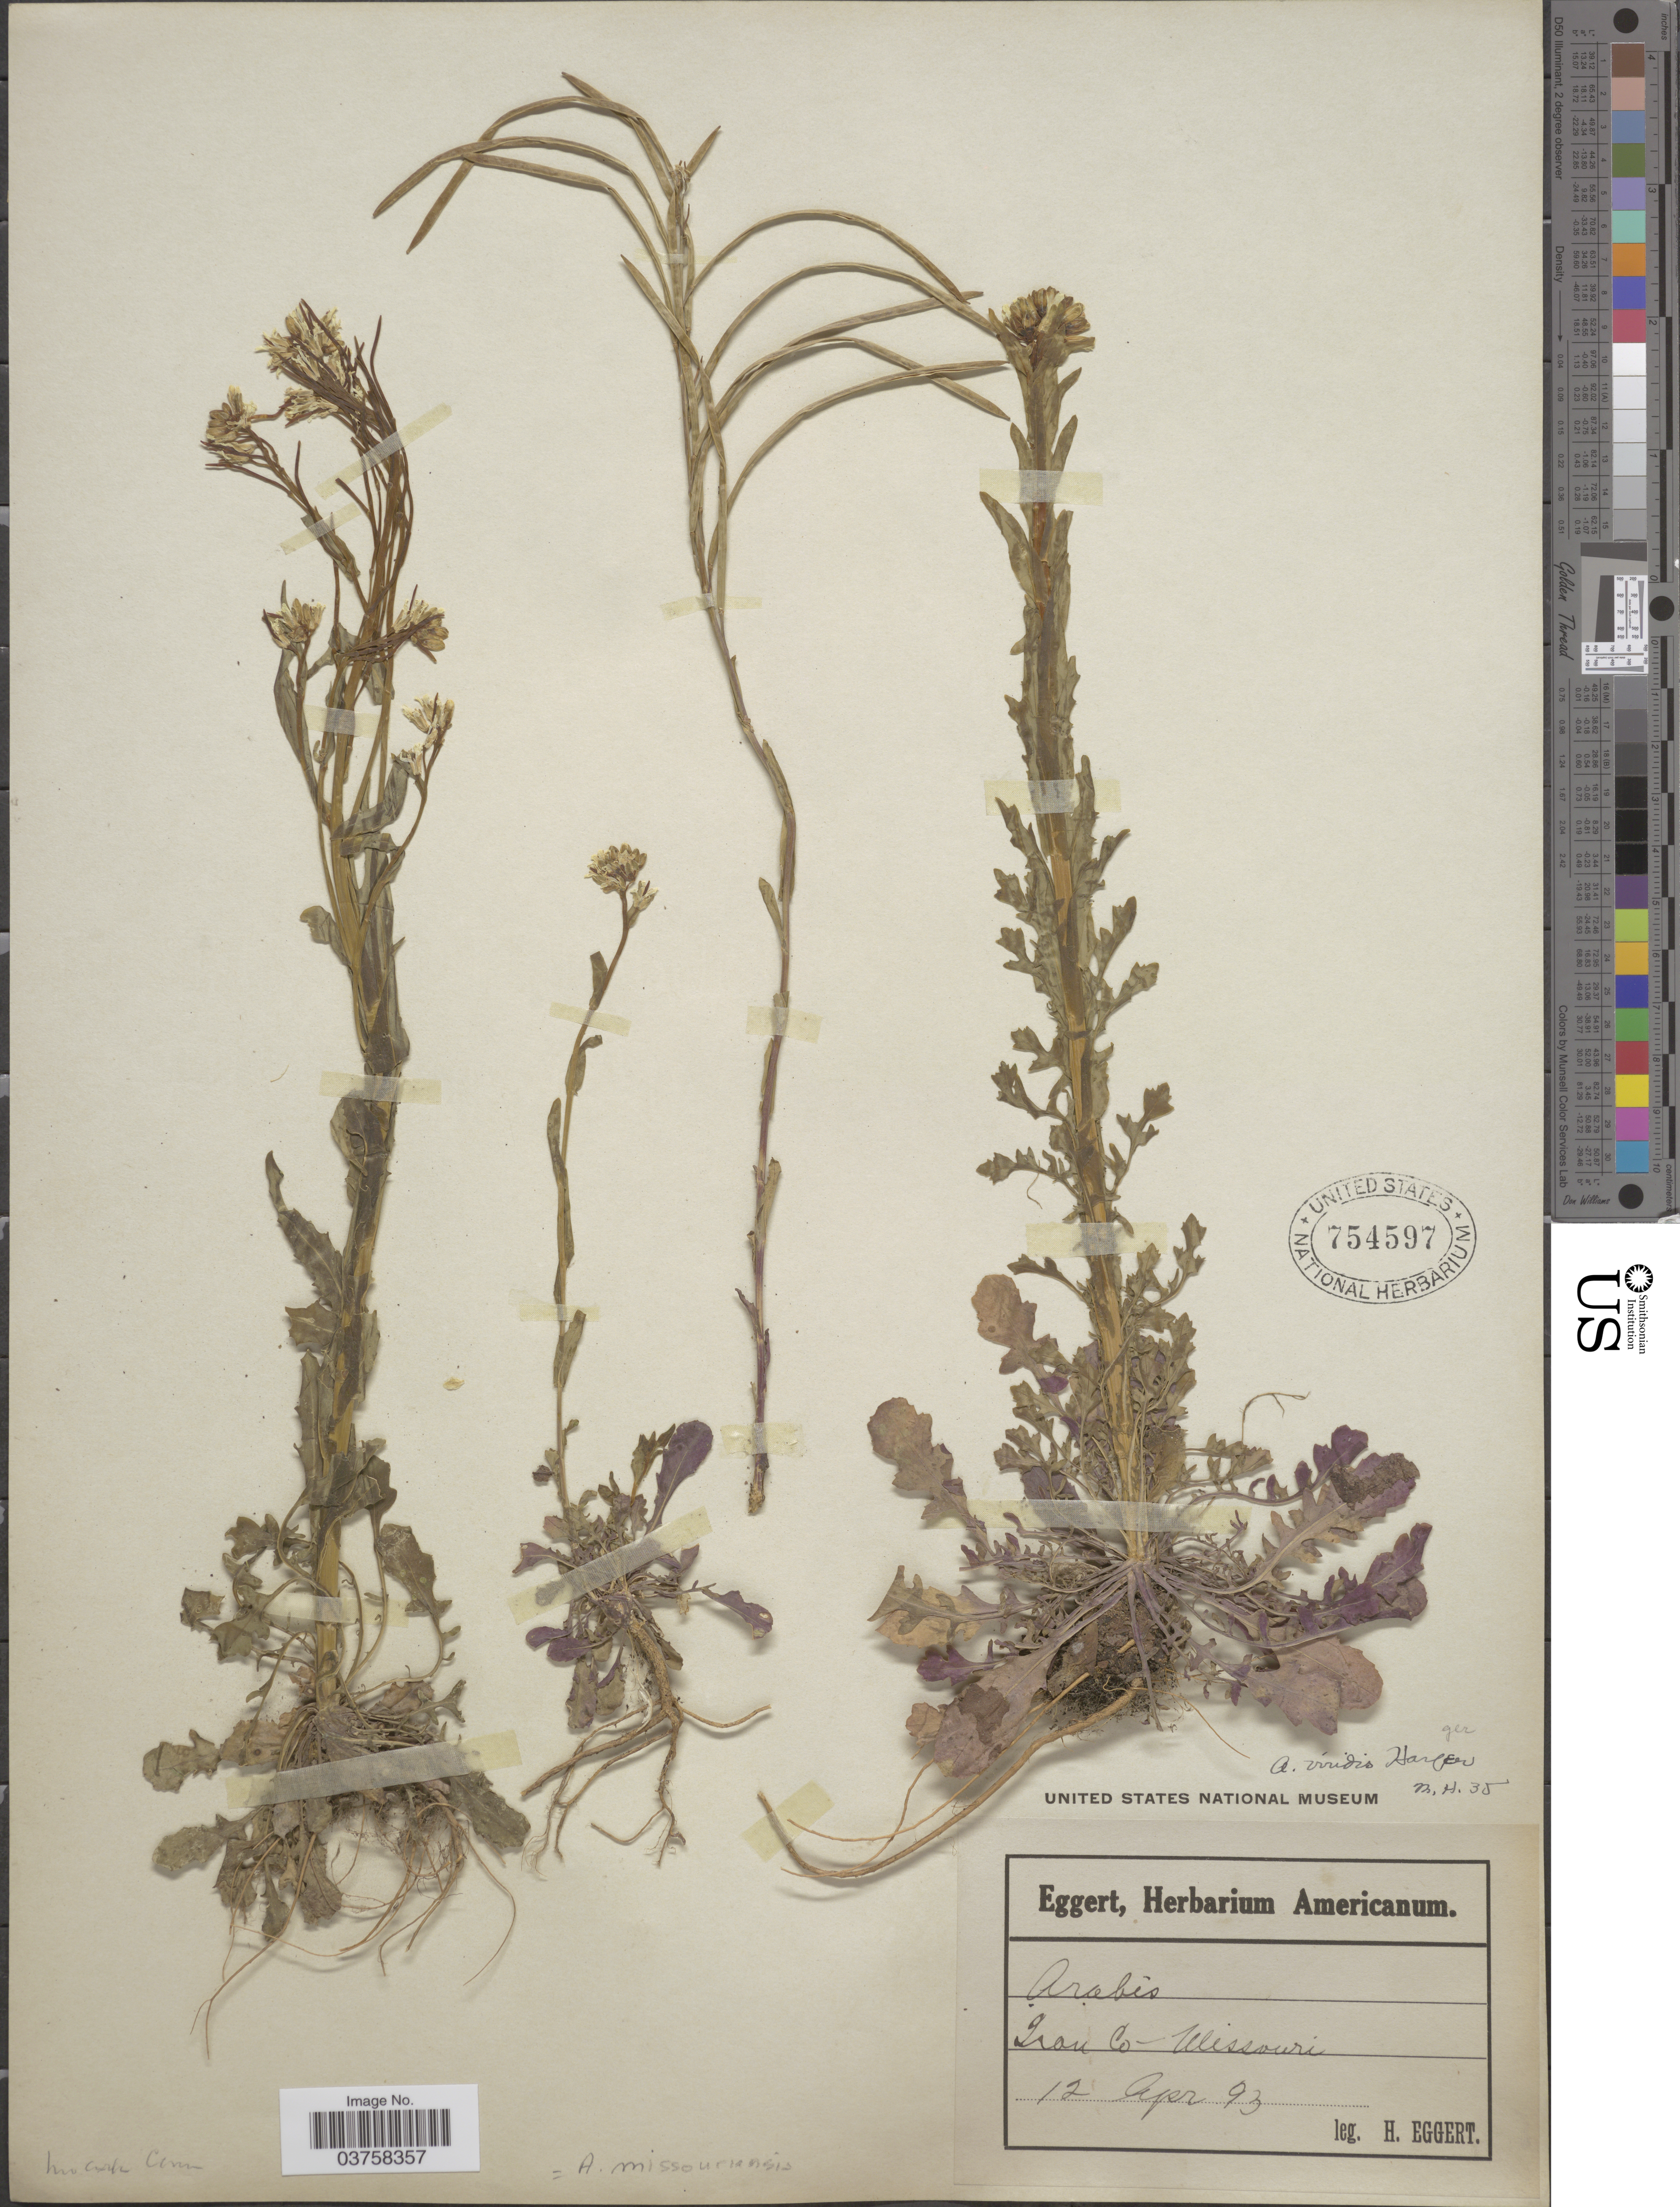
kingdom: Plantae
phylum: Tracheophyta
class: Magnoliopsida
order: Brassicales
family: Brassicaceae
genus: Borodinia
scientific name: Borodinia missouriensis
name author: (Greene) P.J. Alexander & Windham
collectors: H. Eggert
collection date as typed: Transcribed d/m/y: 12/4/93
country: United States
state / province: Missouri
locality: Iron Co.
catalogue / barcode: US 754597